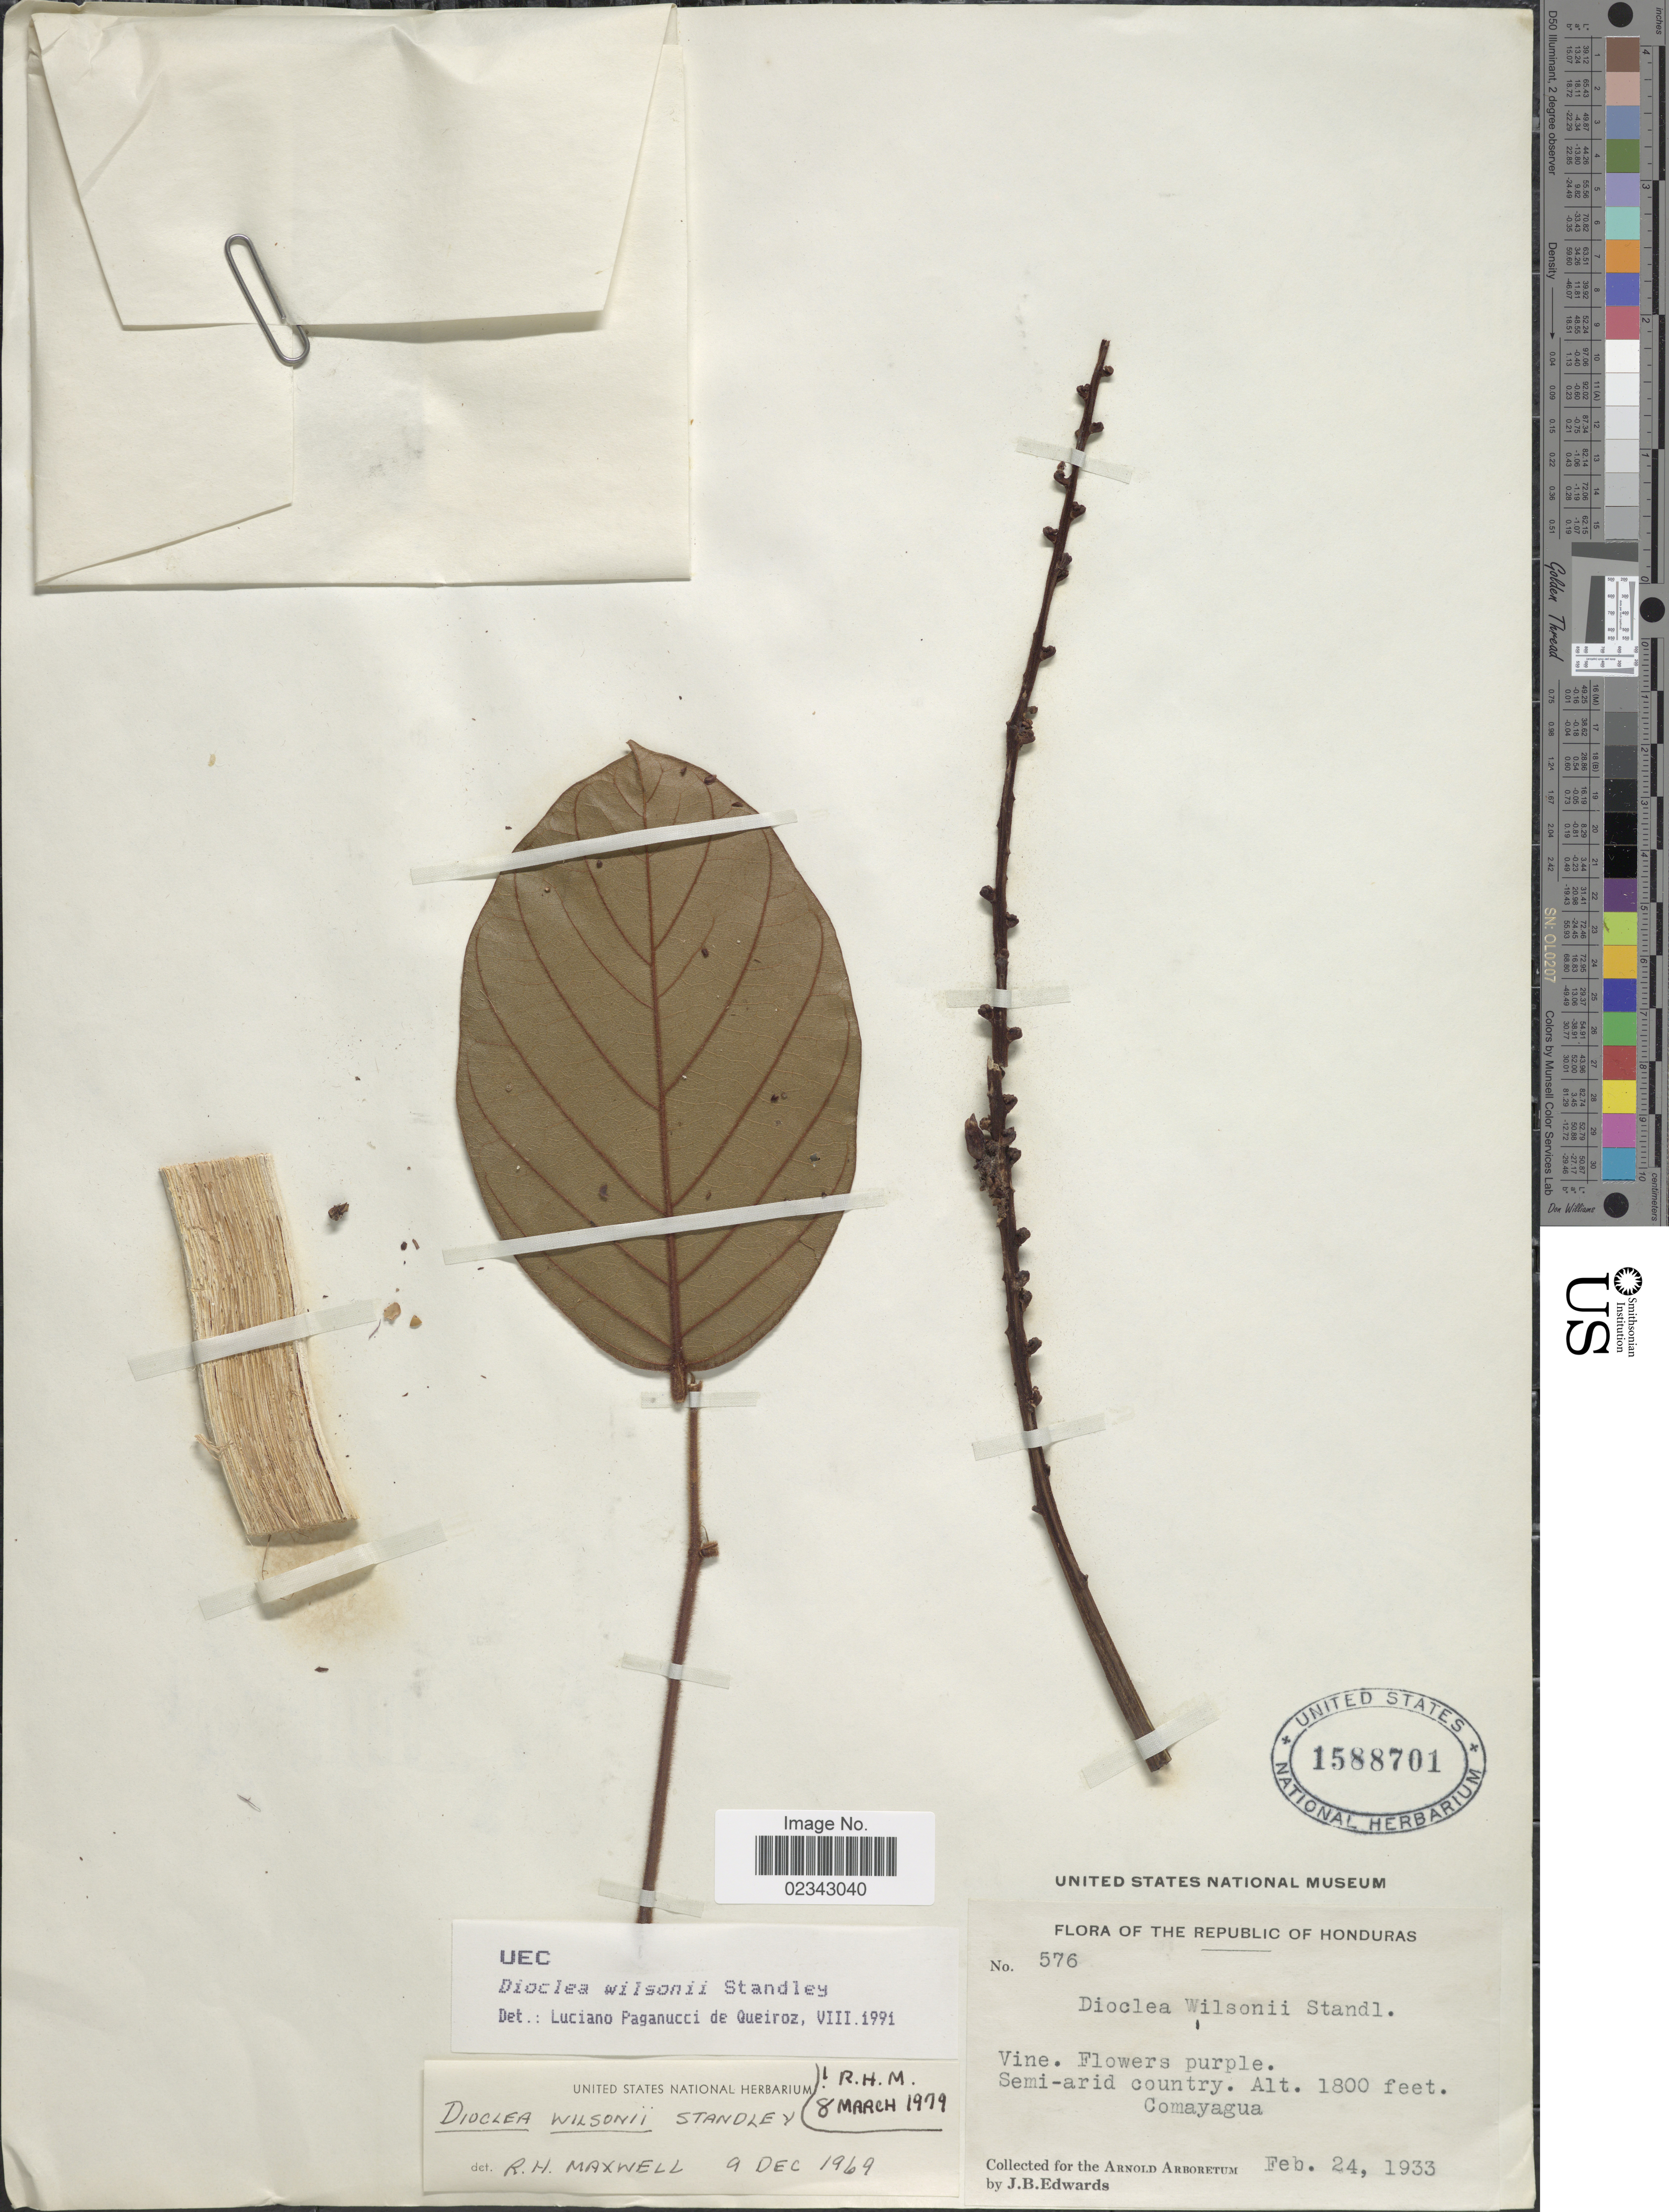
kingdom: Plantae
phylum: Tracheophyta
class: Magnoliopsida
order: Fabales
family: Fabaceae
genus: Macropsychanthus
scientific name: Macropsychanthus wilsonii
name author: (Standl.) L.P. Queiroz & Snak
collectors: J. B. Edwards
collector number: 576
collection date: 1933-02-24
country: Honduras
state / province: Comayagua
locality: Semi-arid country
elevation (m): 549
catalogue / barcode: US 1588701